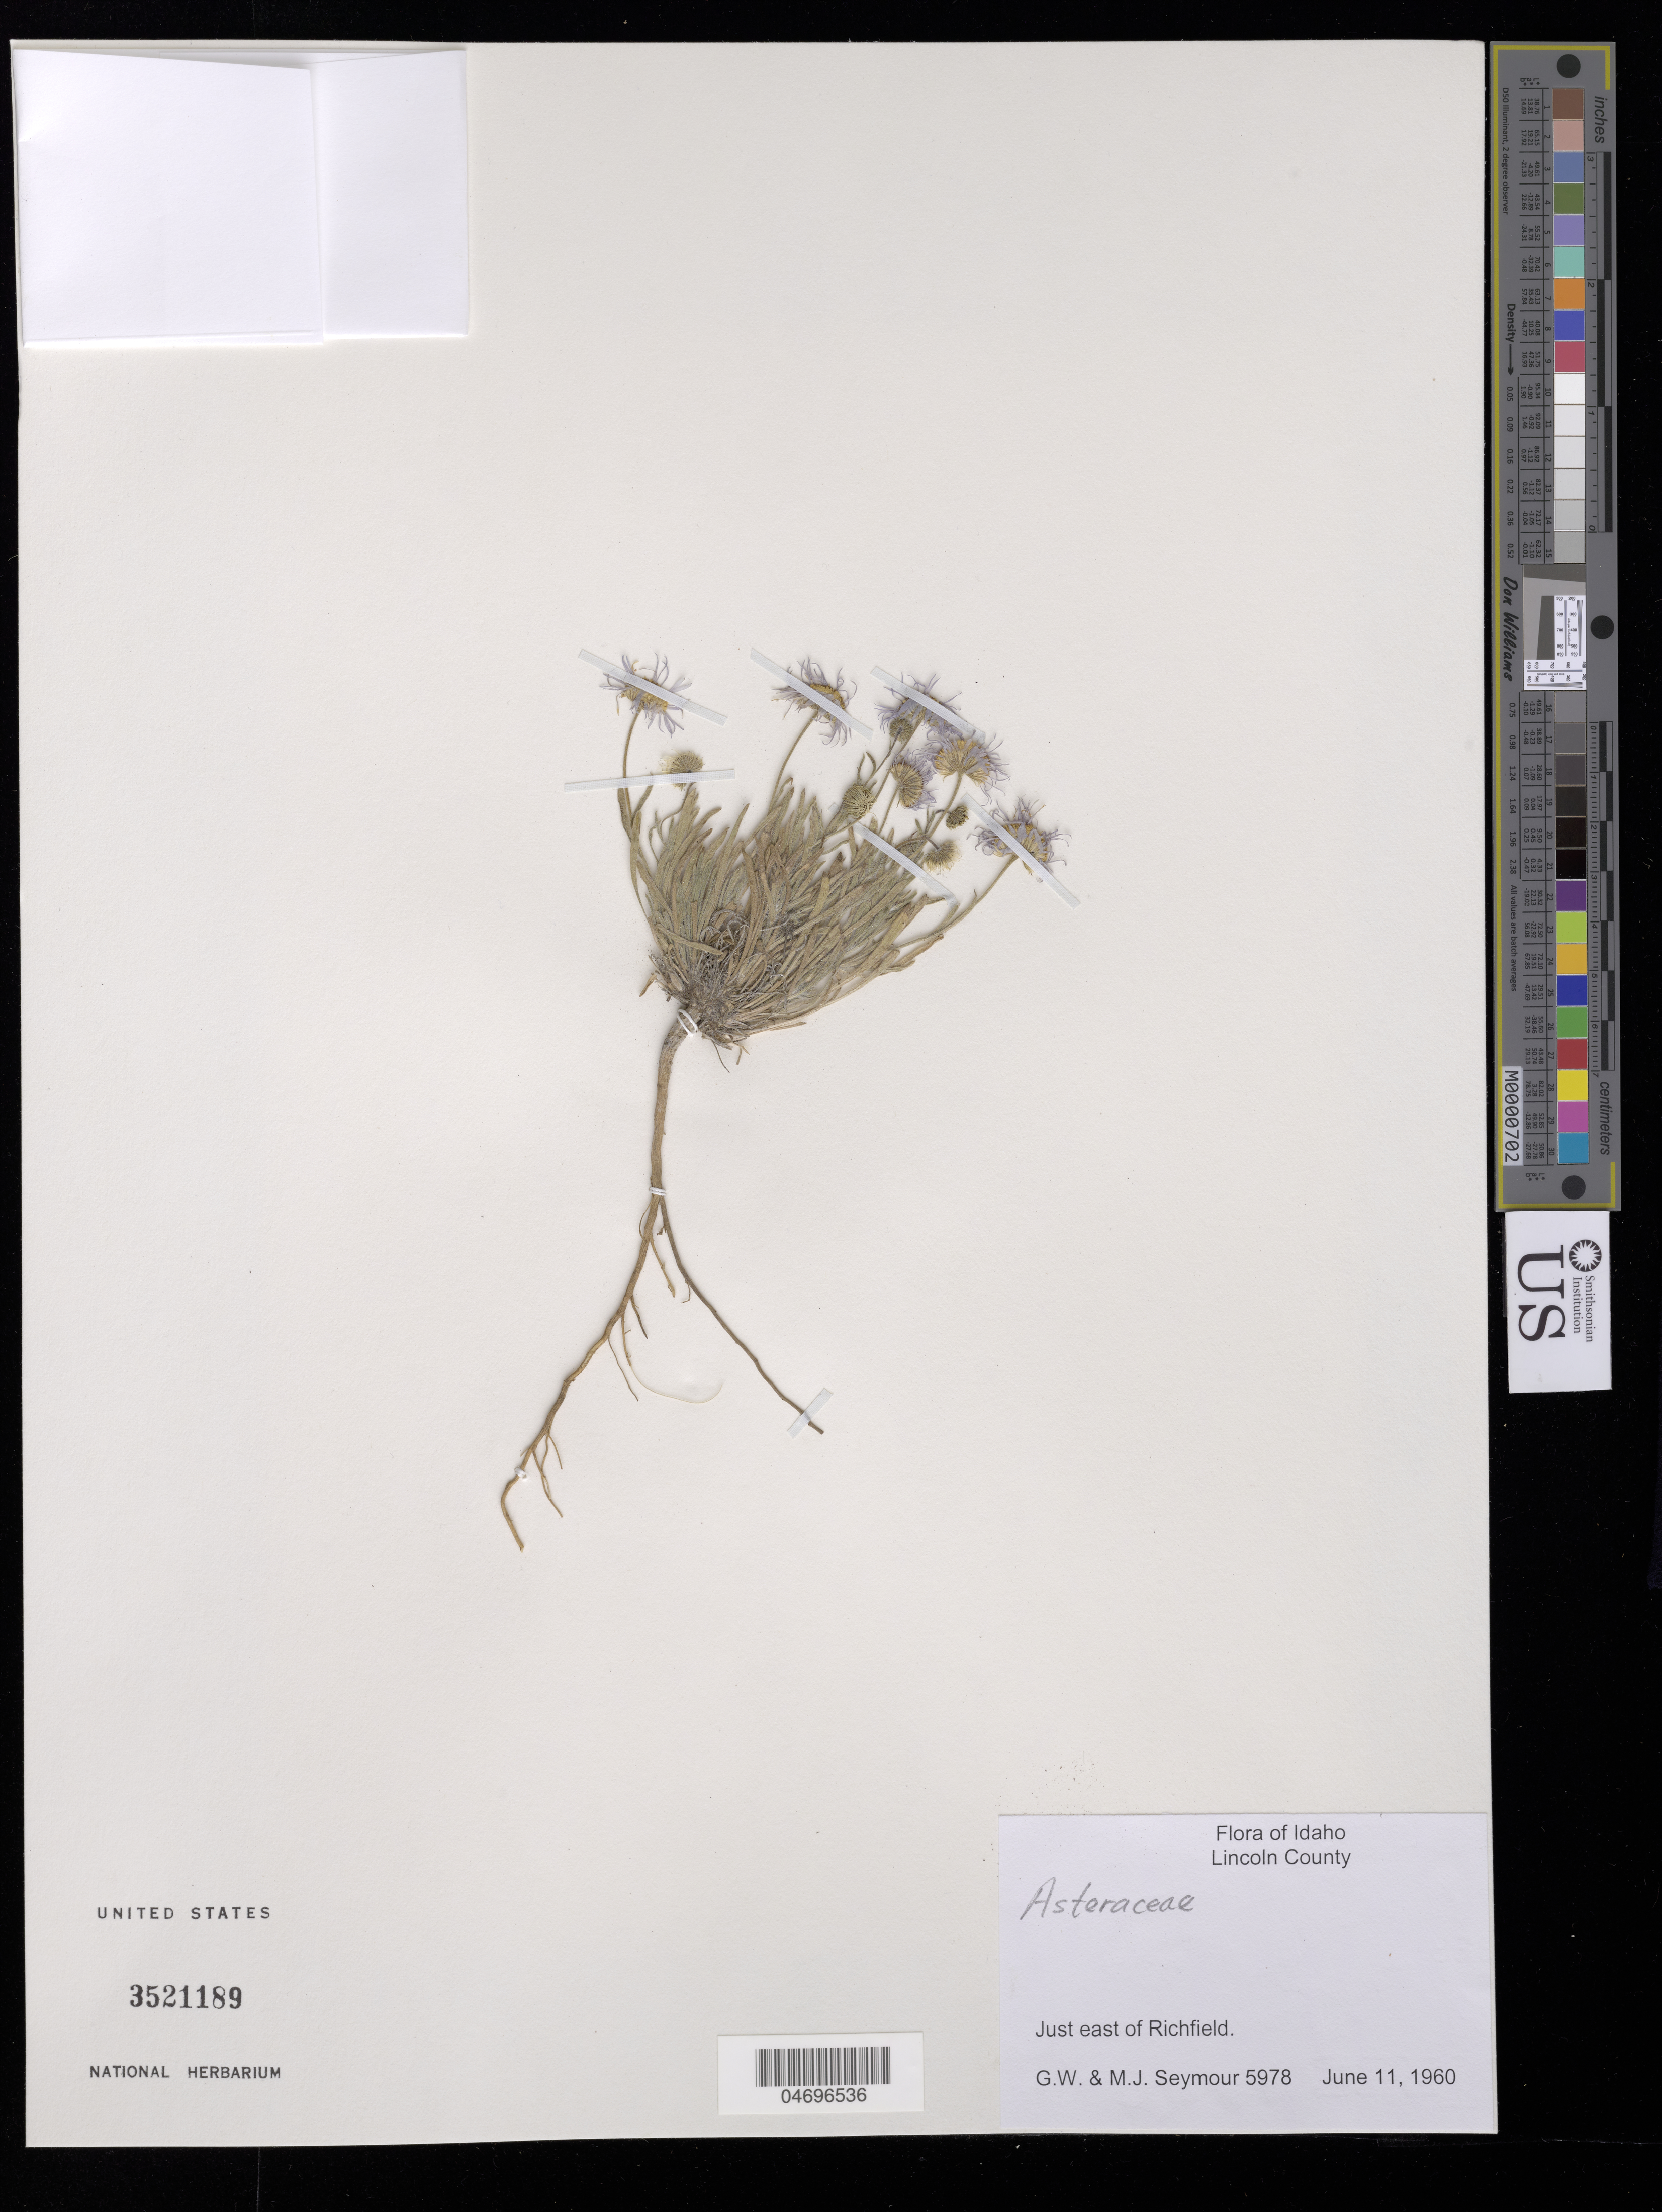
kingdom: Plantae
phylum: Tracheophyta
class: Magnoliopsida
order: Asterales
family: Asteraceae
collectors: G. Seymour & M. Seymour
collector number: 5978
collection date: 1960-06-11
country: United States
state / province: Idaho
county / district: Lincoln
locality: Just E of Richfield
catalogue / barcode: US 3521189